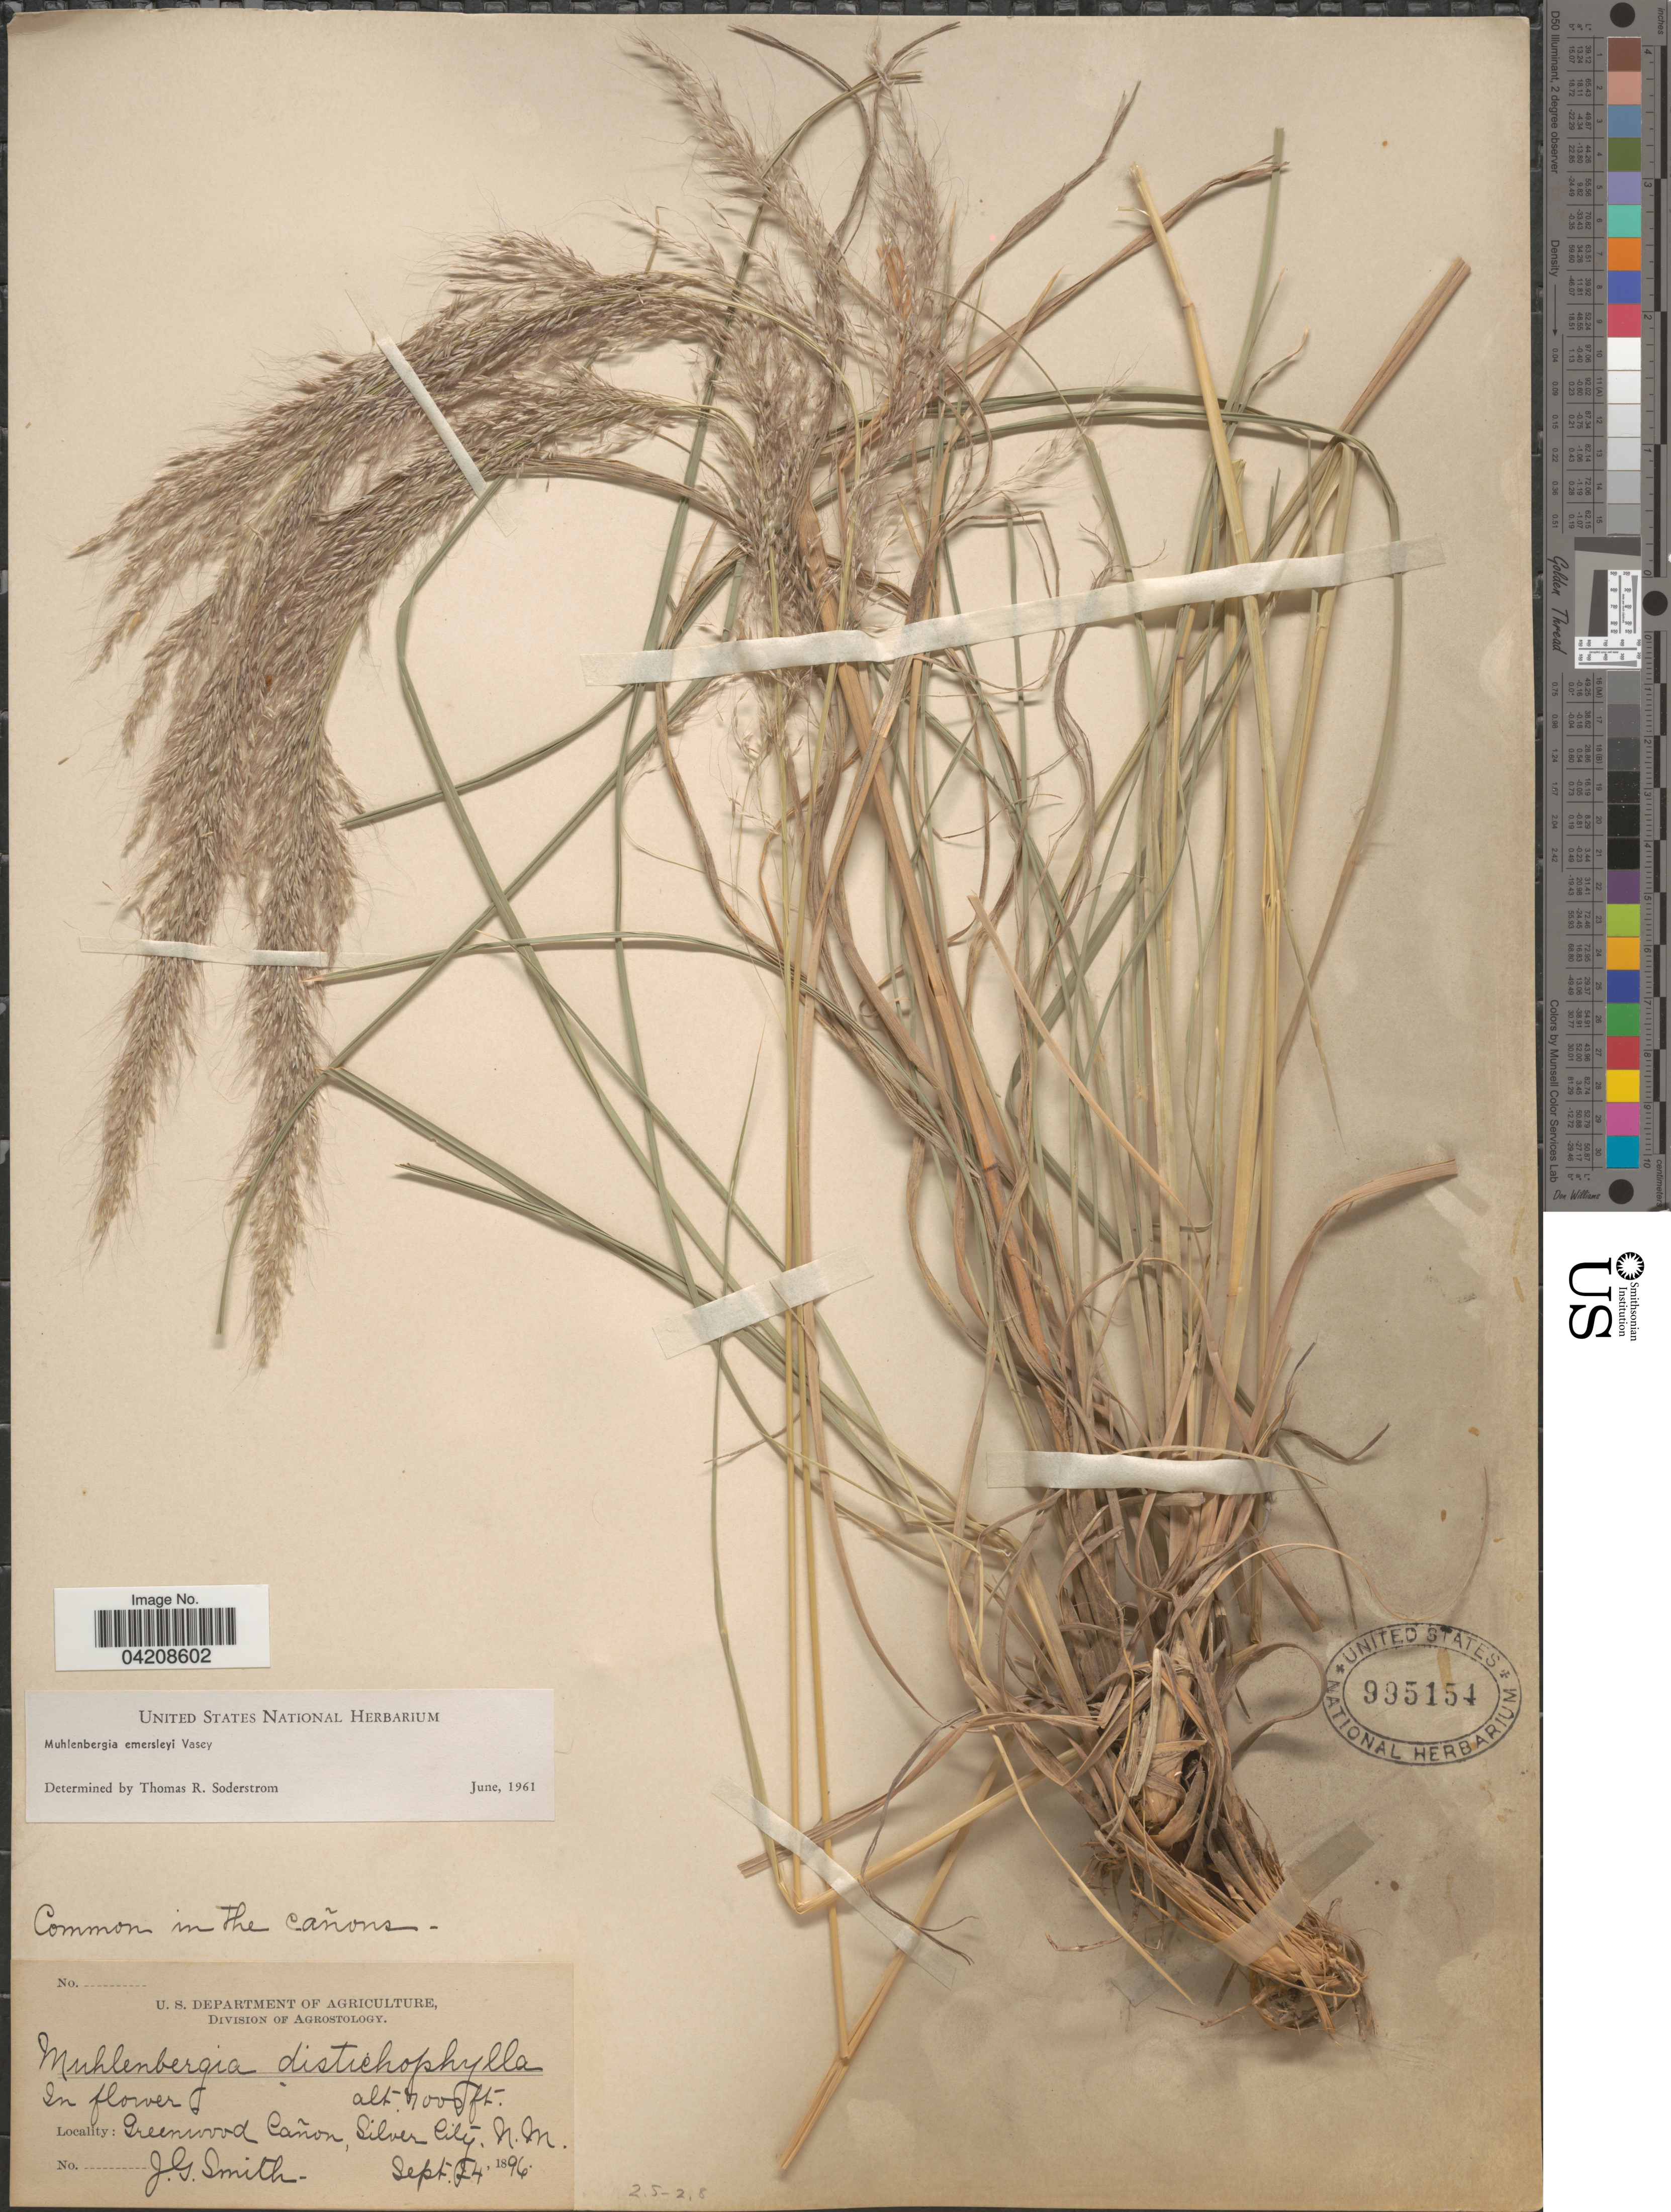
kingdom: Plantae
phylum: Tracheophyta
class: Liliopsida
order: Poales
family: Poaceae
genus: Muhlenbergia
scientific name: Muhlenbergia emersleyi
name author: Vasey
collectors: J. G. Smith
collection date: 1896-09-24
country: United States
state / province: New Mexico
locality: Common in the cañons. Greenwood Cañon, Silvery City.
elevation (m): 2134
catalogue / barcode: US 995154